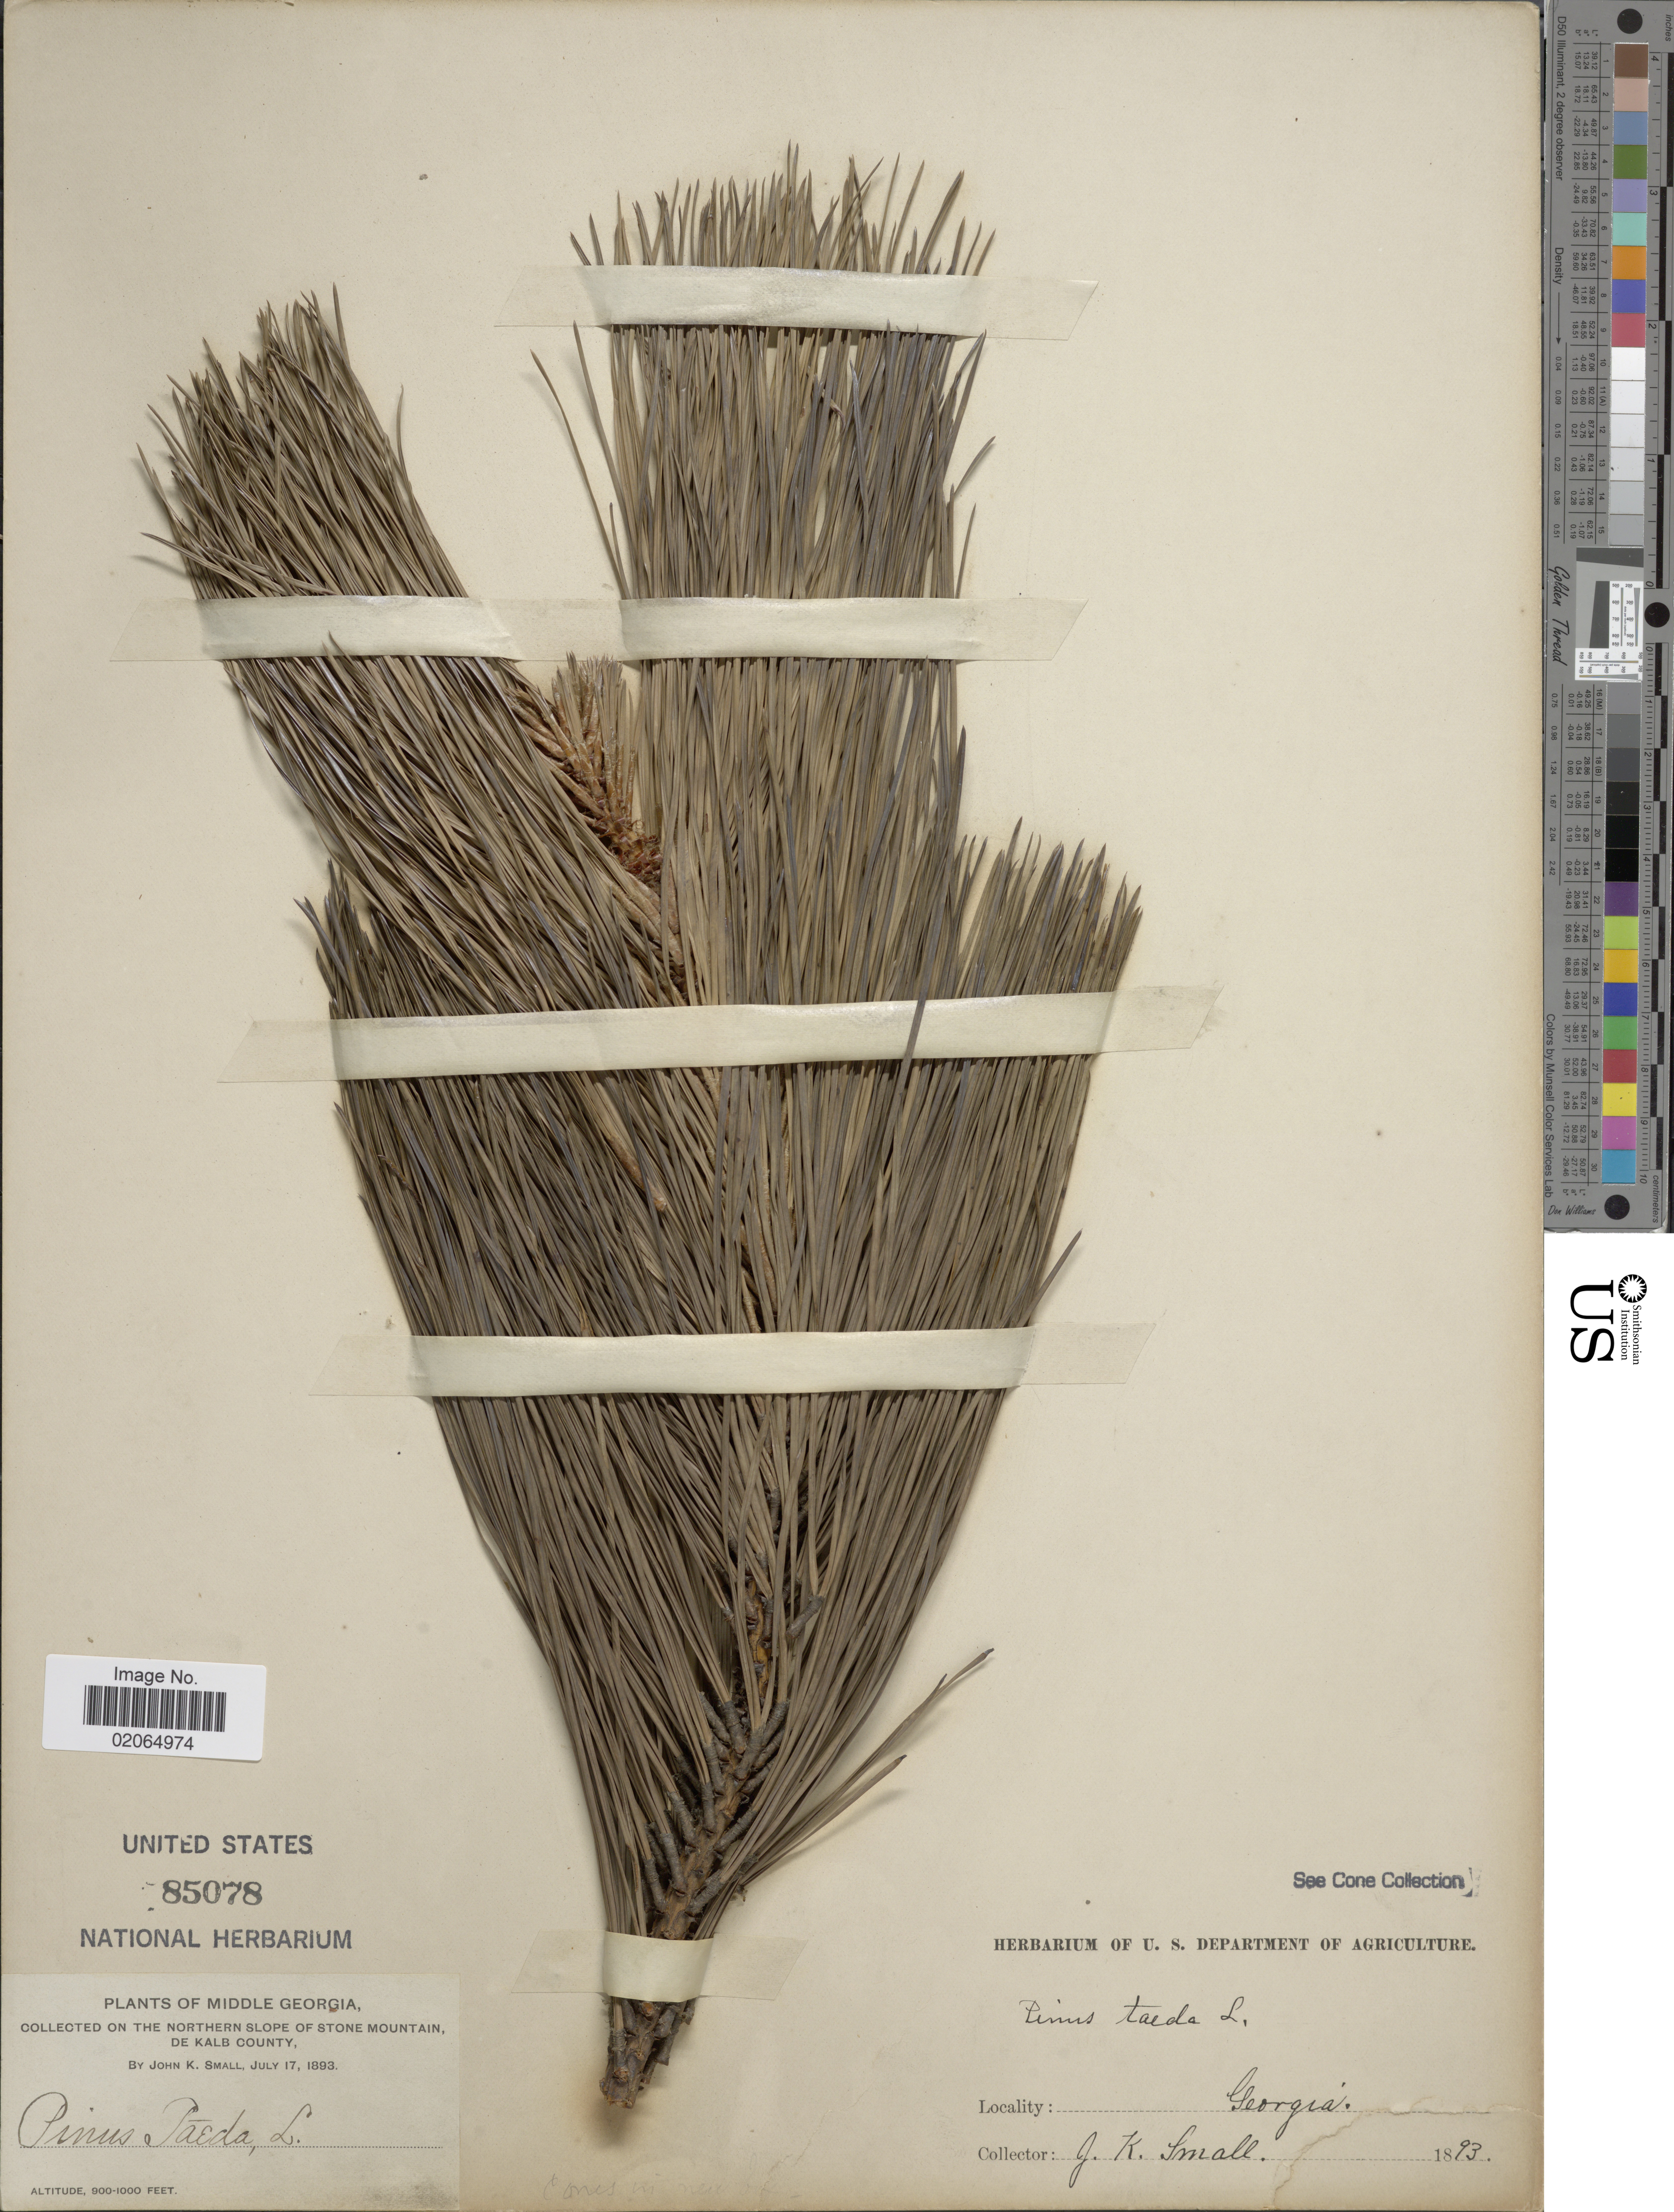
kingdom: Plantae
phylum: Tracheophyta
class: Pinopsida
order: Pinales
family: Pinaceae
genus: Pinus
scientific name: Pinus taeda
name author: L.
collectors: J. K. Small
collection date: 1893-07-17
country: United States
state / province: Georgia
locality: Middle Georgia, Northern Slope of Stone Mountain, De Kalb County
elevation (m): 274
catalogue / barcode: US 85078